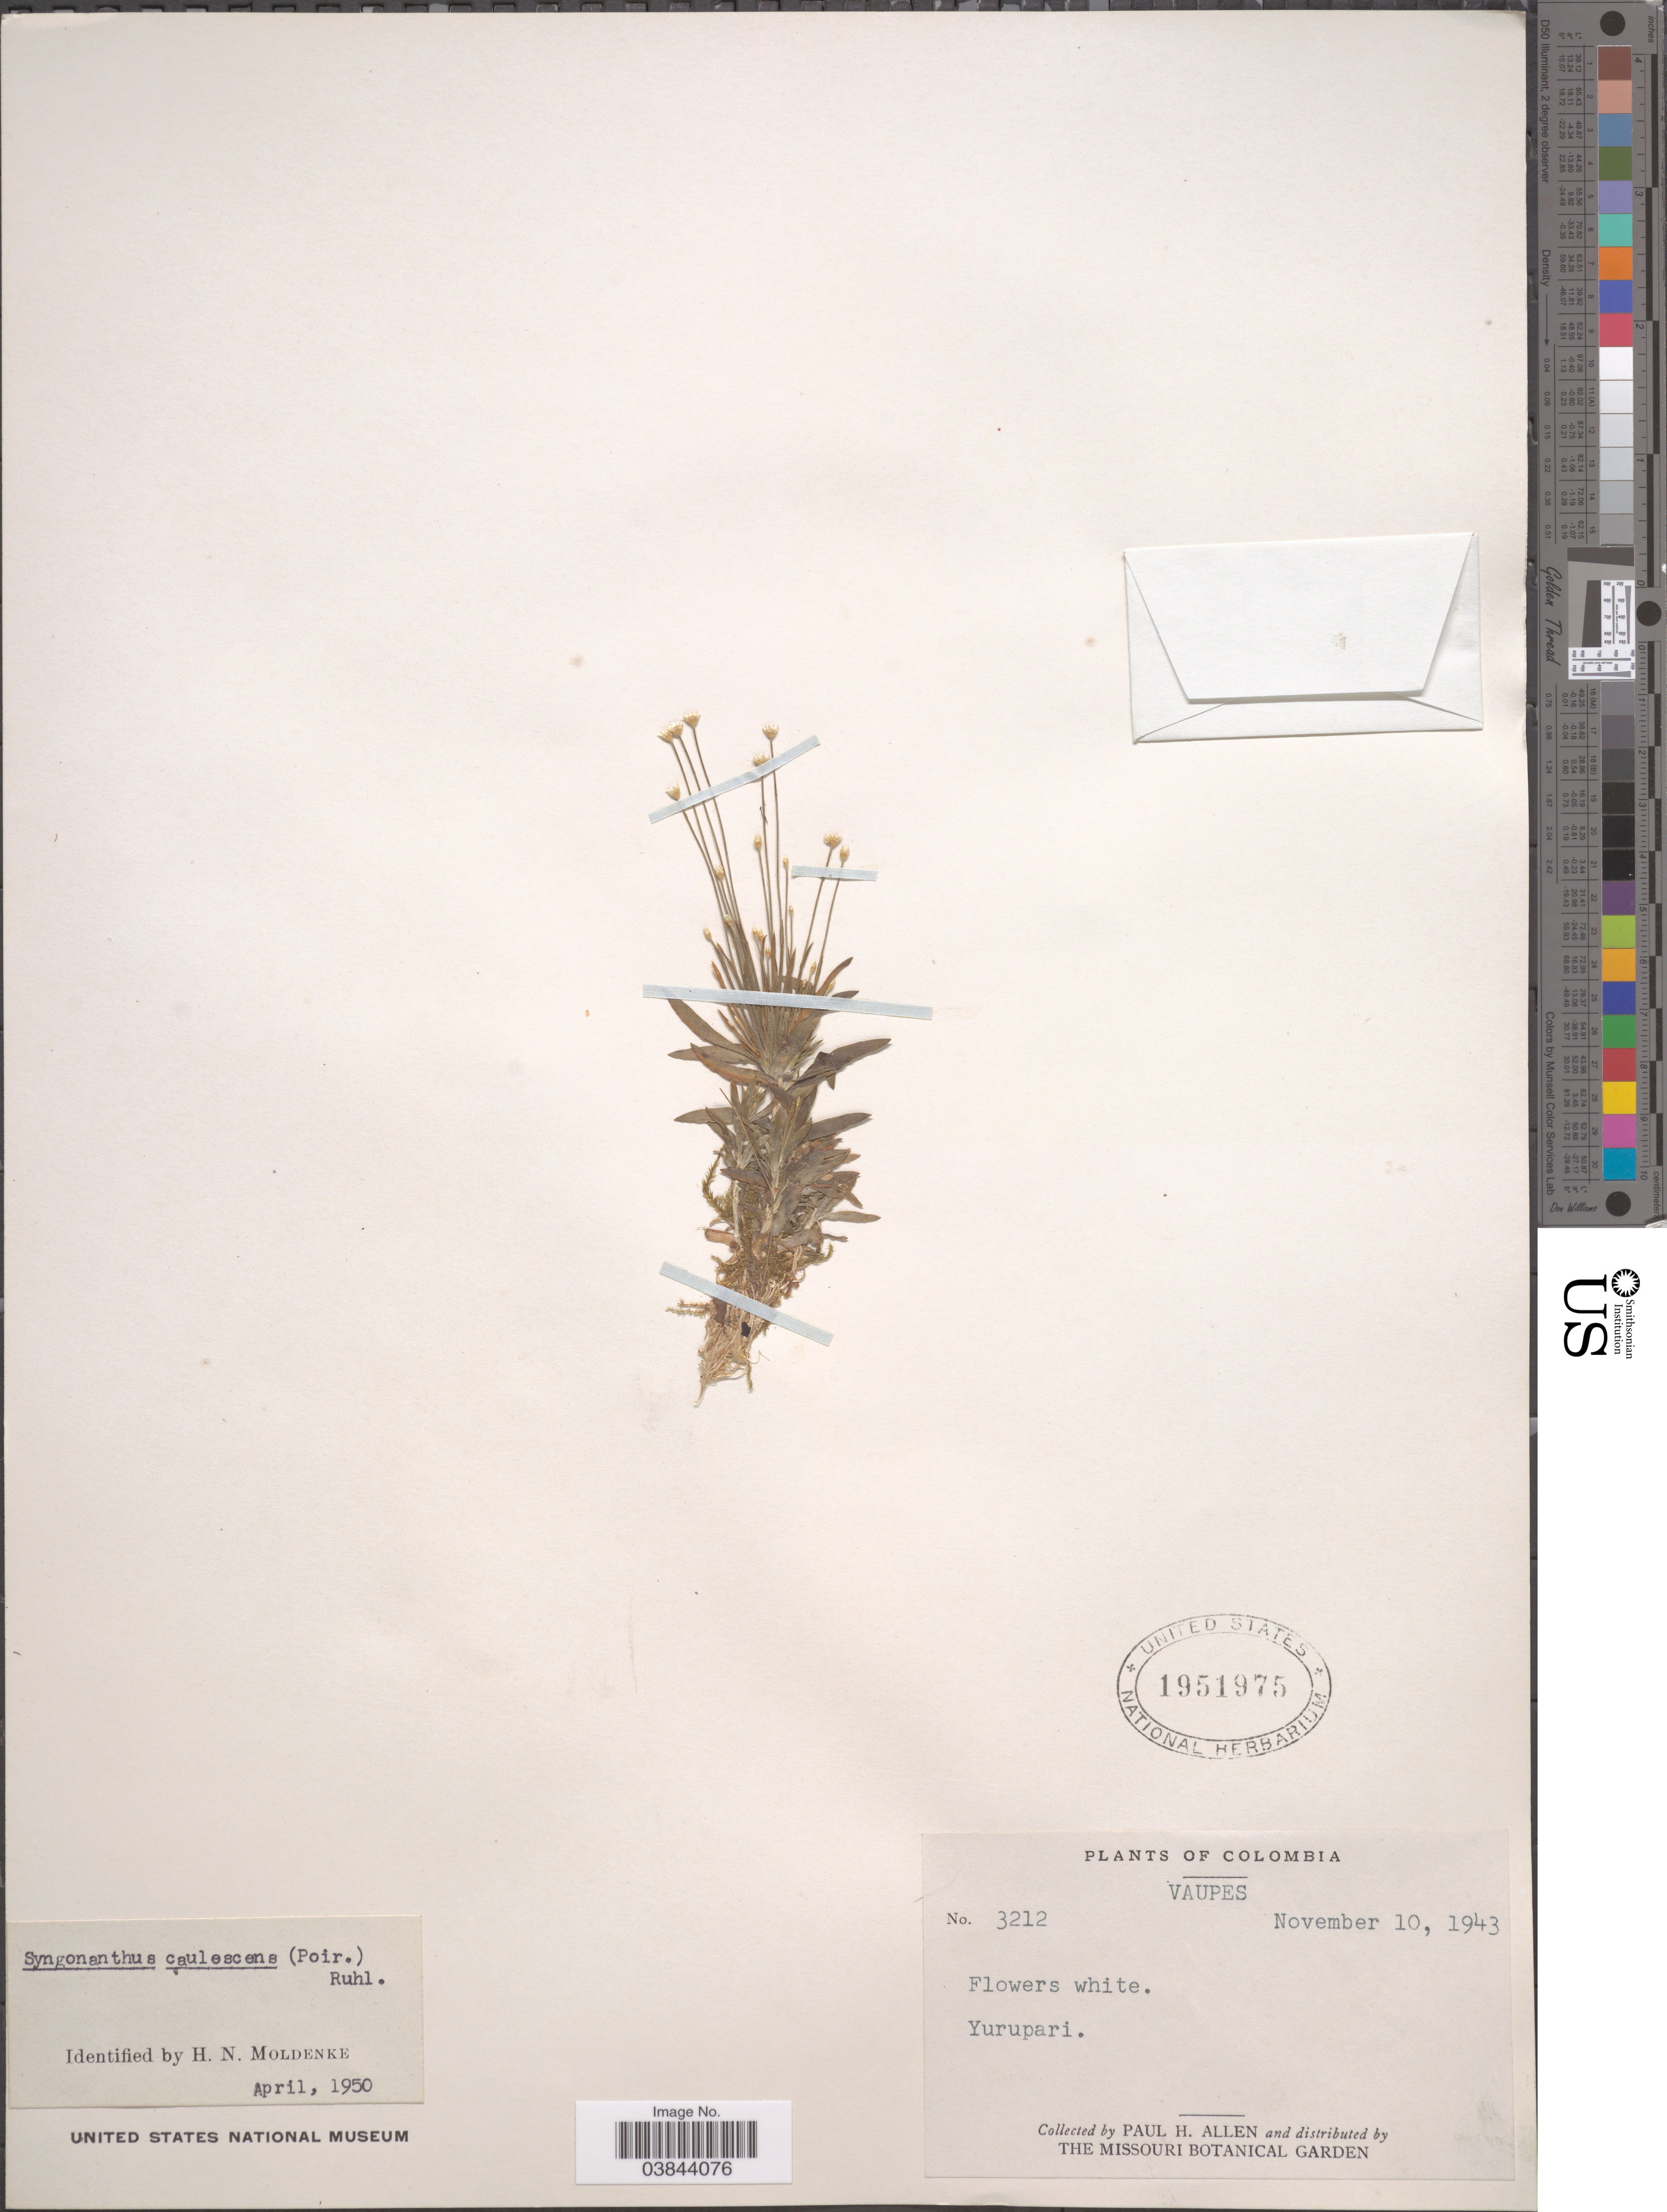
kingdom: Plantae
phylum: Tracheophyta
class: Liliopsida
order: Poales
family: Eriocaulaceae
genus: Syngonanthus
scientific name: Syngonanthus caulescens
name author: (Poir.) Ruhland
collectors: P. H. Allen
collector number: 3212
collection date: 1943-11-10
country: Colombia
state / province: Vaupés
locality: Yurupari.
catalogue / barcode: US 1951975